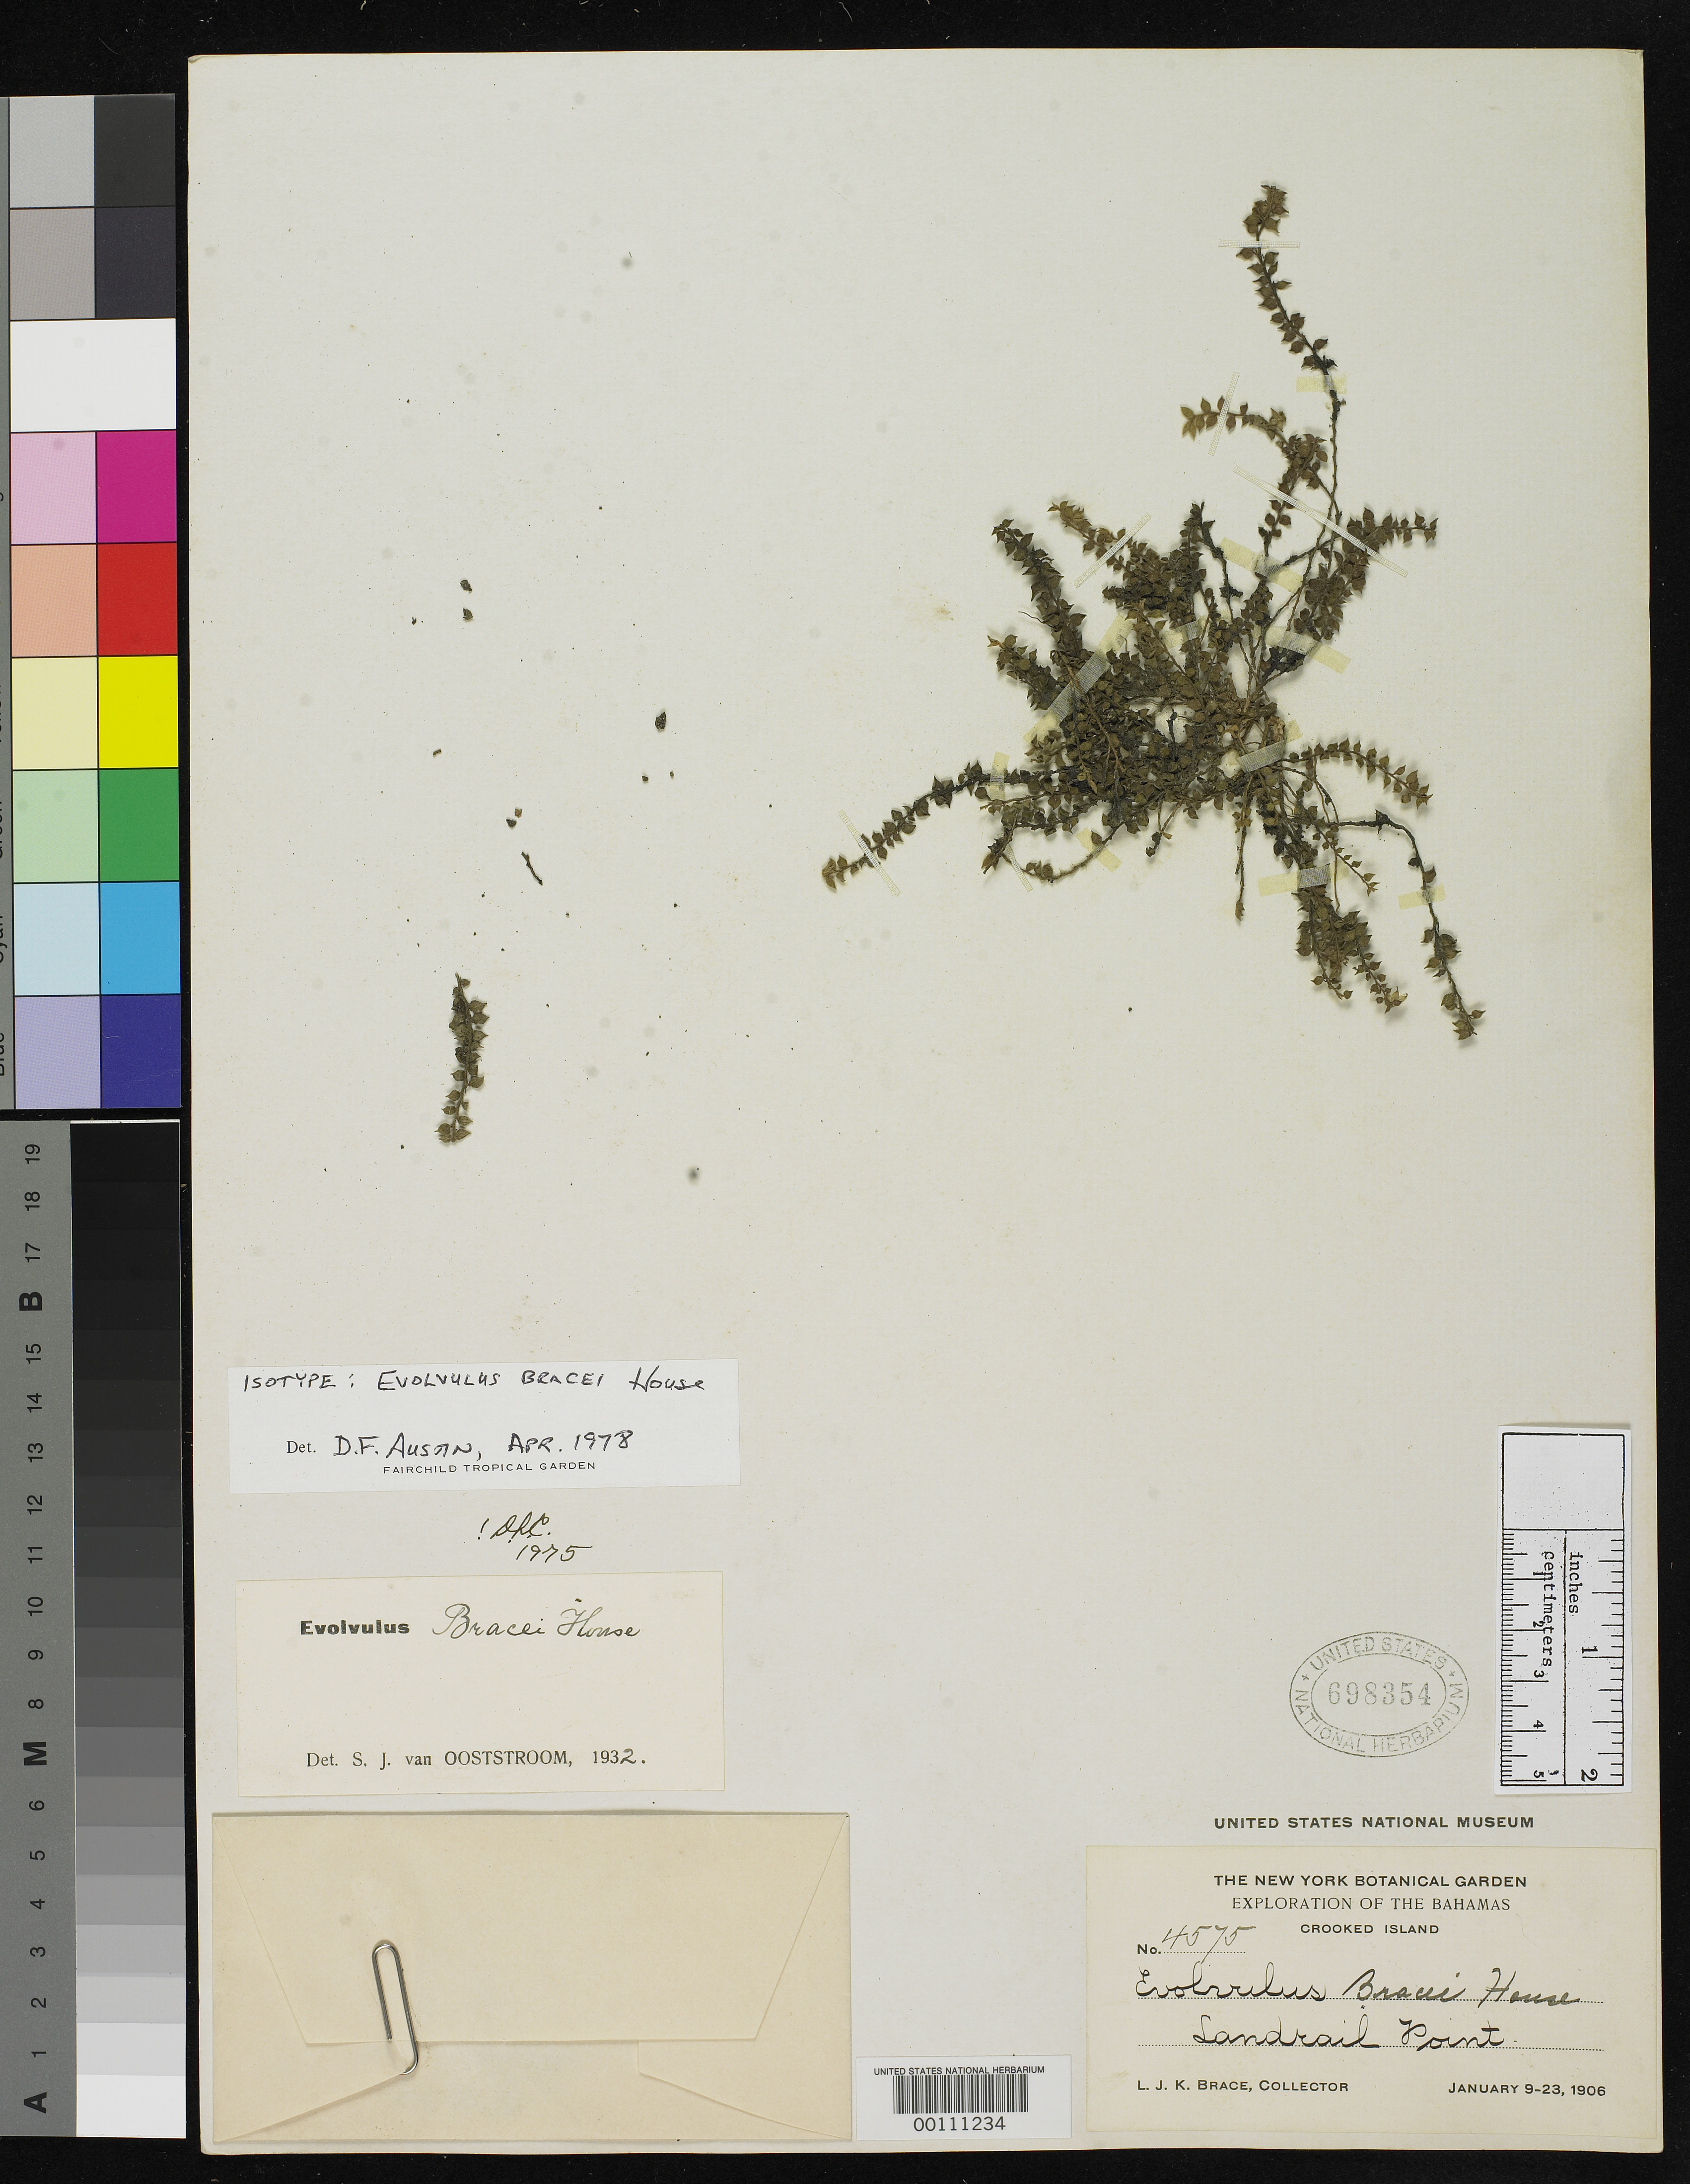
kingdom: Plantae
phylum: Tracheophyta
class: Magnoliopsida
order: Solanales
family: Convolvulaceae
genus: Evolvulus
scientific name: Evolvulus bracei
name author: House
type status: Isotype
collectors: L. J. K. Brace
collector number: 4575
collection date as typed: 09 Jan 1906 to 23 Jan 1906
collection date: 1906-01-09/1906-01-23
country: Bahamas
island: Crooked Island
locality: Landrail Point.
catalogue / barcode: US 698354